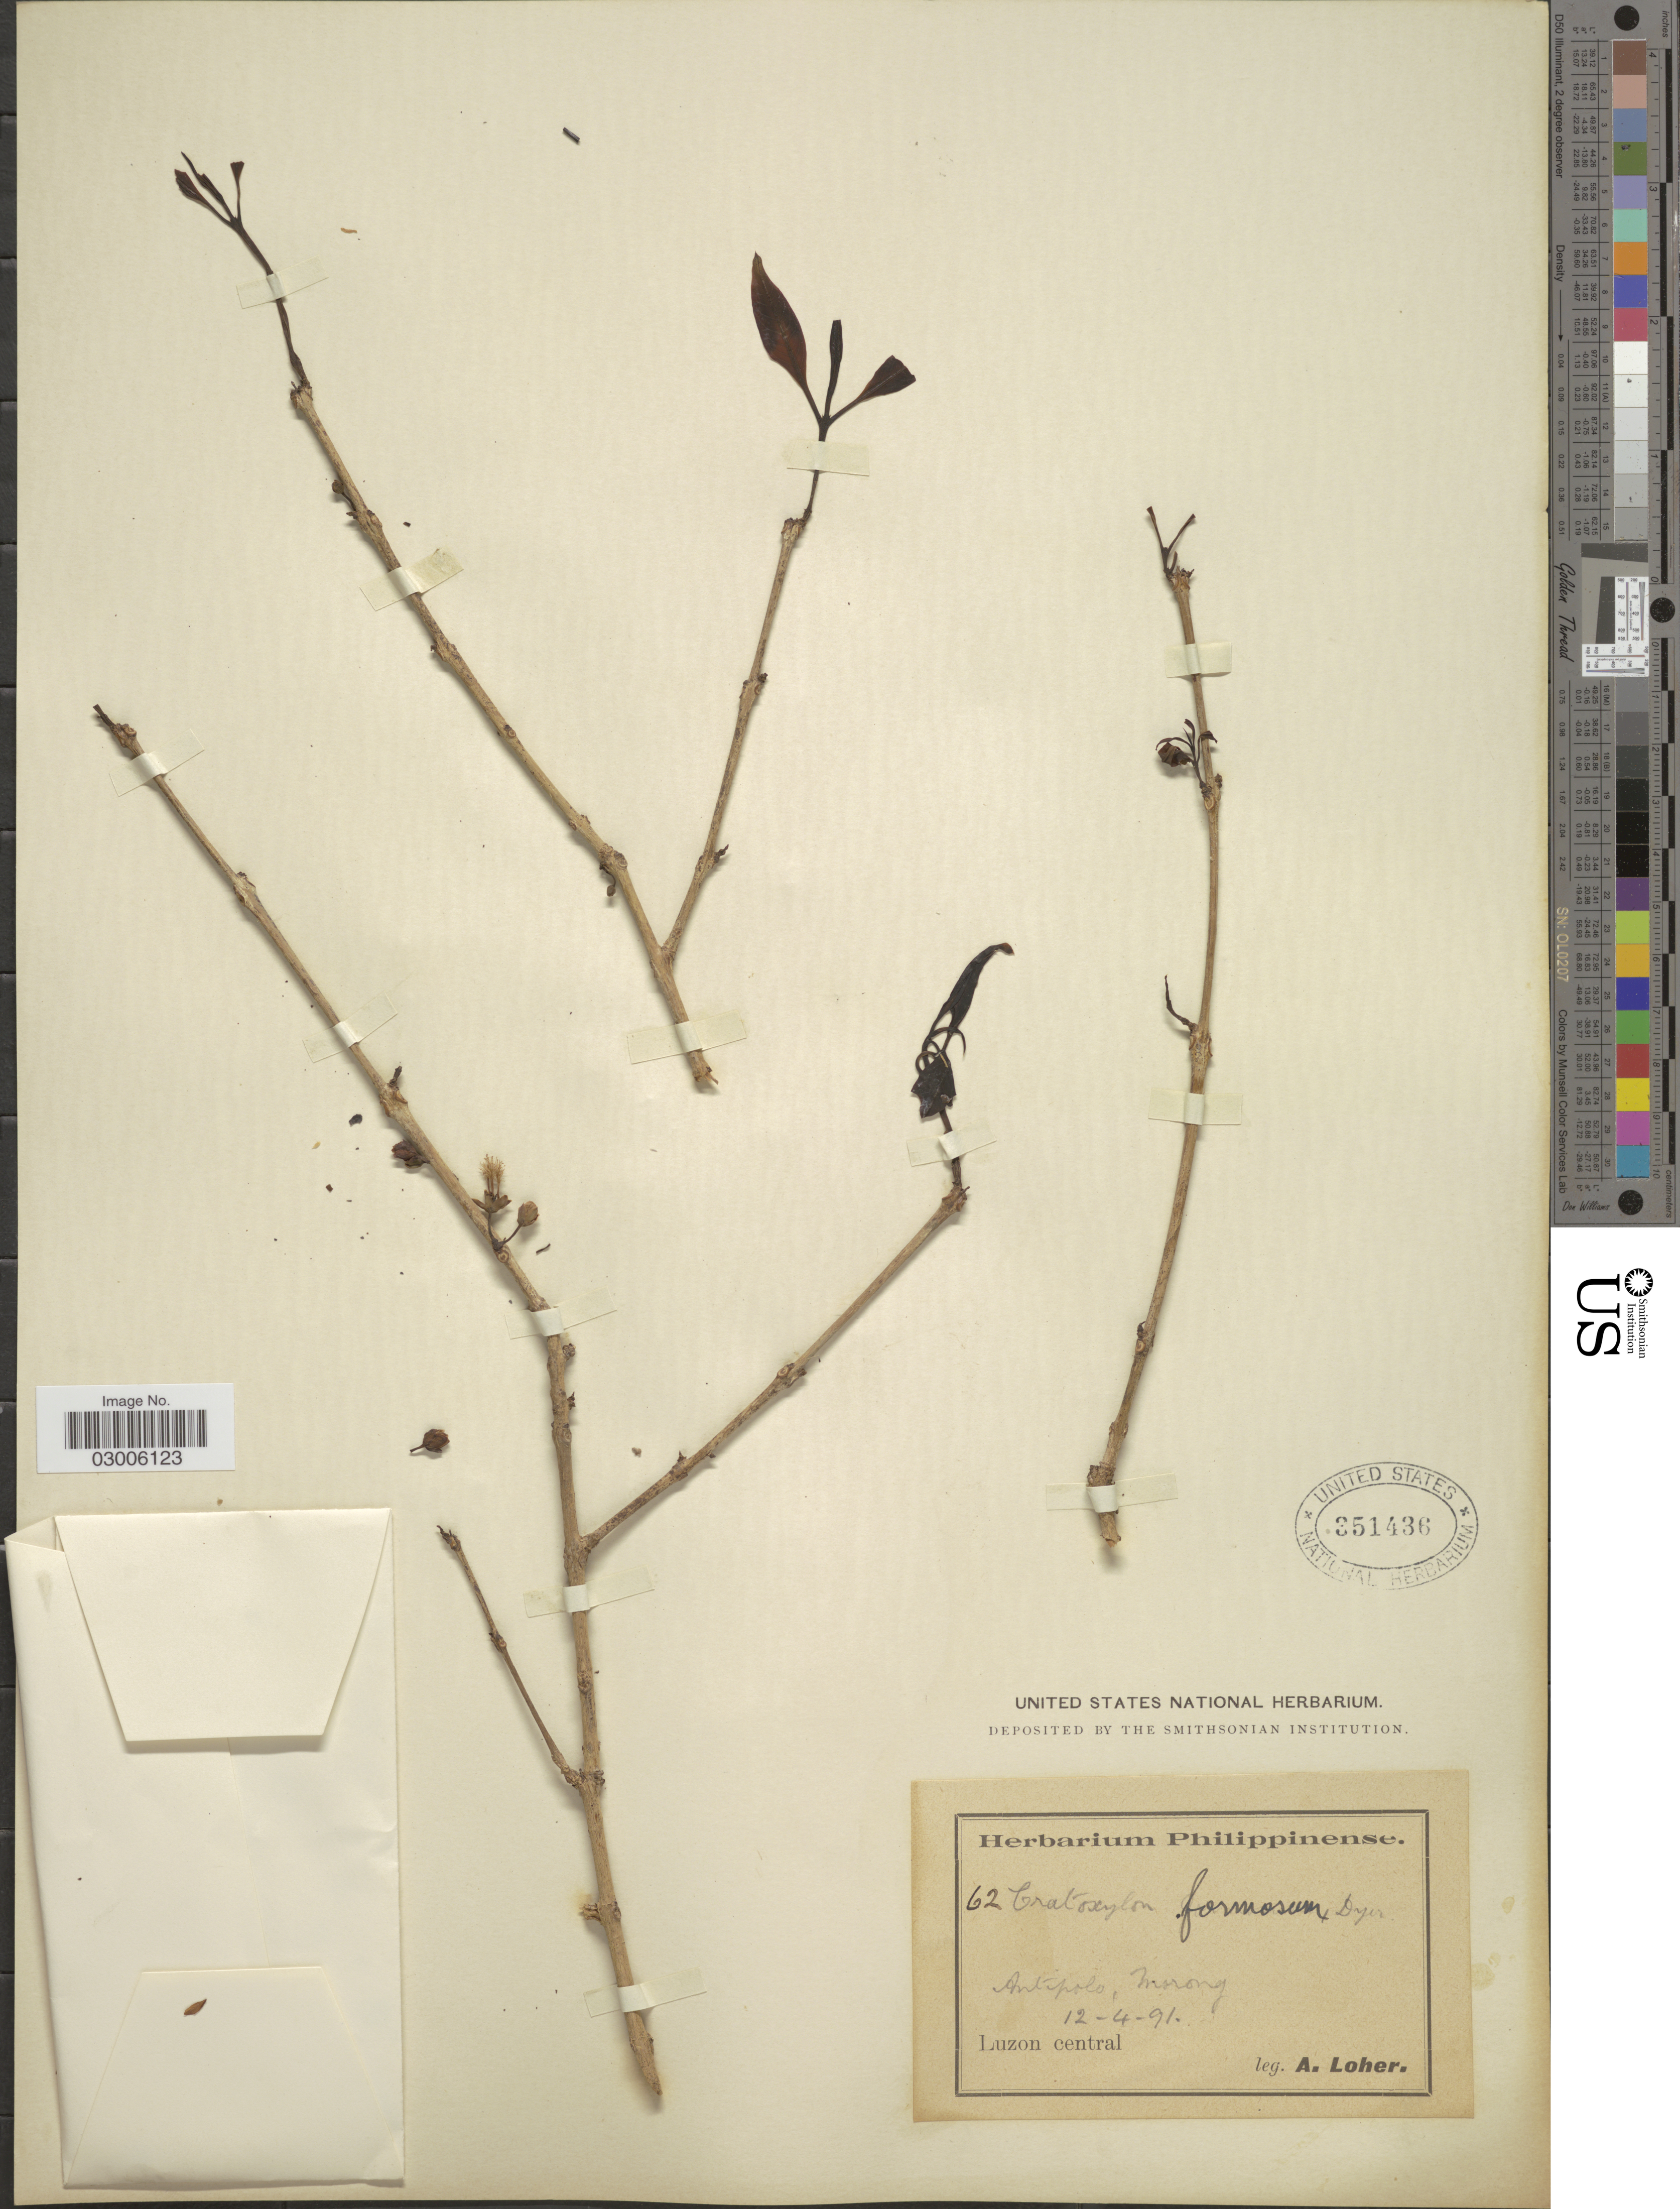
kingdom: Plantae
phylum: Tracheophyta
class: Magnoliopsida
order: Malpighiales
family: Hypericaceae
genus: Cratoxylum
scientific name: Cratoxylum cochinchinense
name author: (Lour.) Blume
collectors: A. Loher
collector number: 62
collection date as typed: Transcribed d/m/y: 12/4/91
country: Philippines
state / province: Central Luzon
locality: Antipolo, Morong. Luzon central.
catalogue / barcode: US 351436